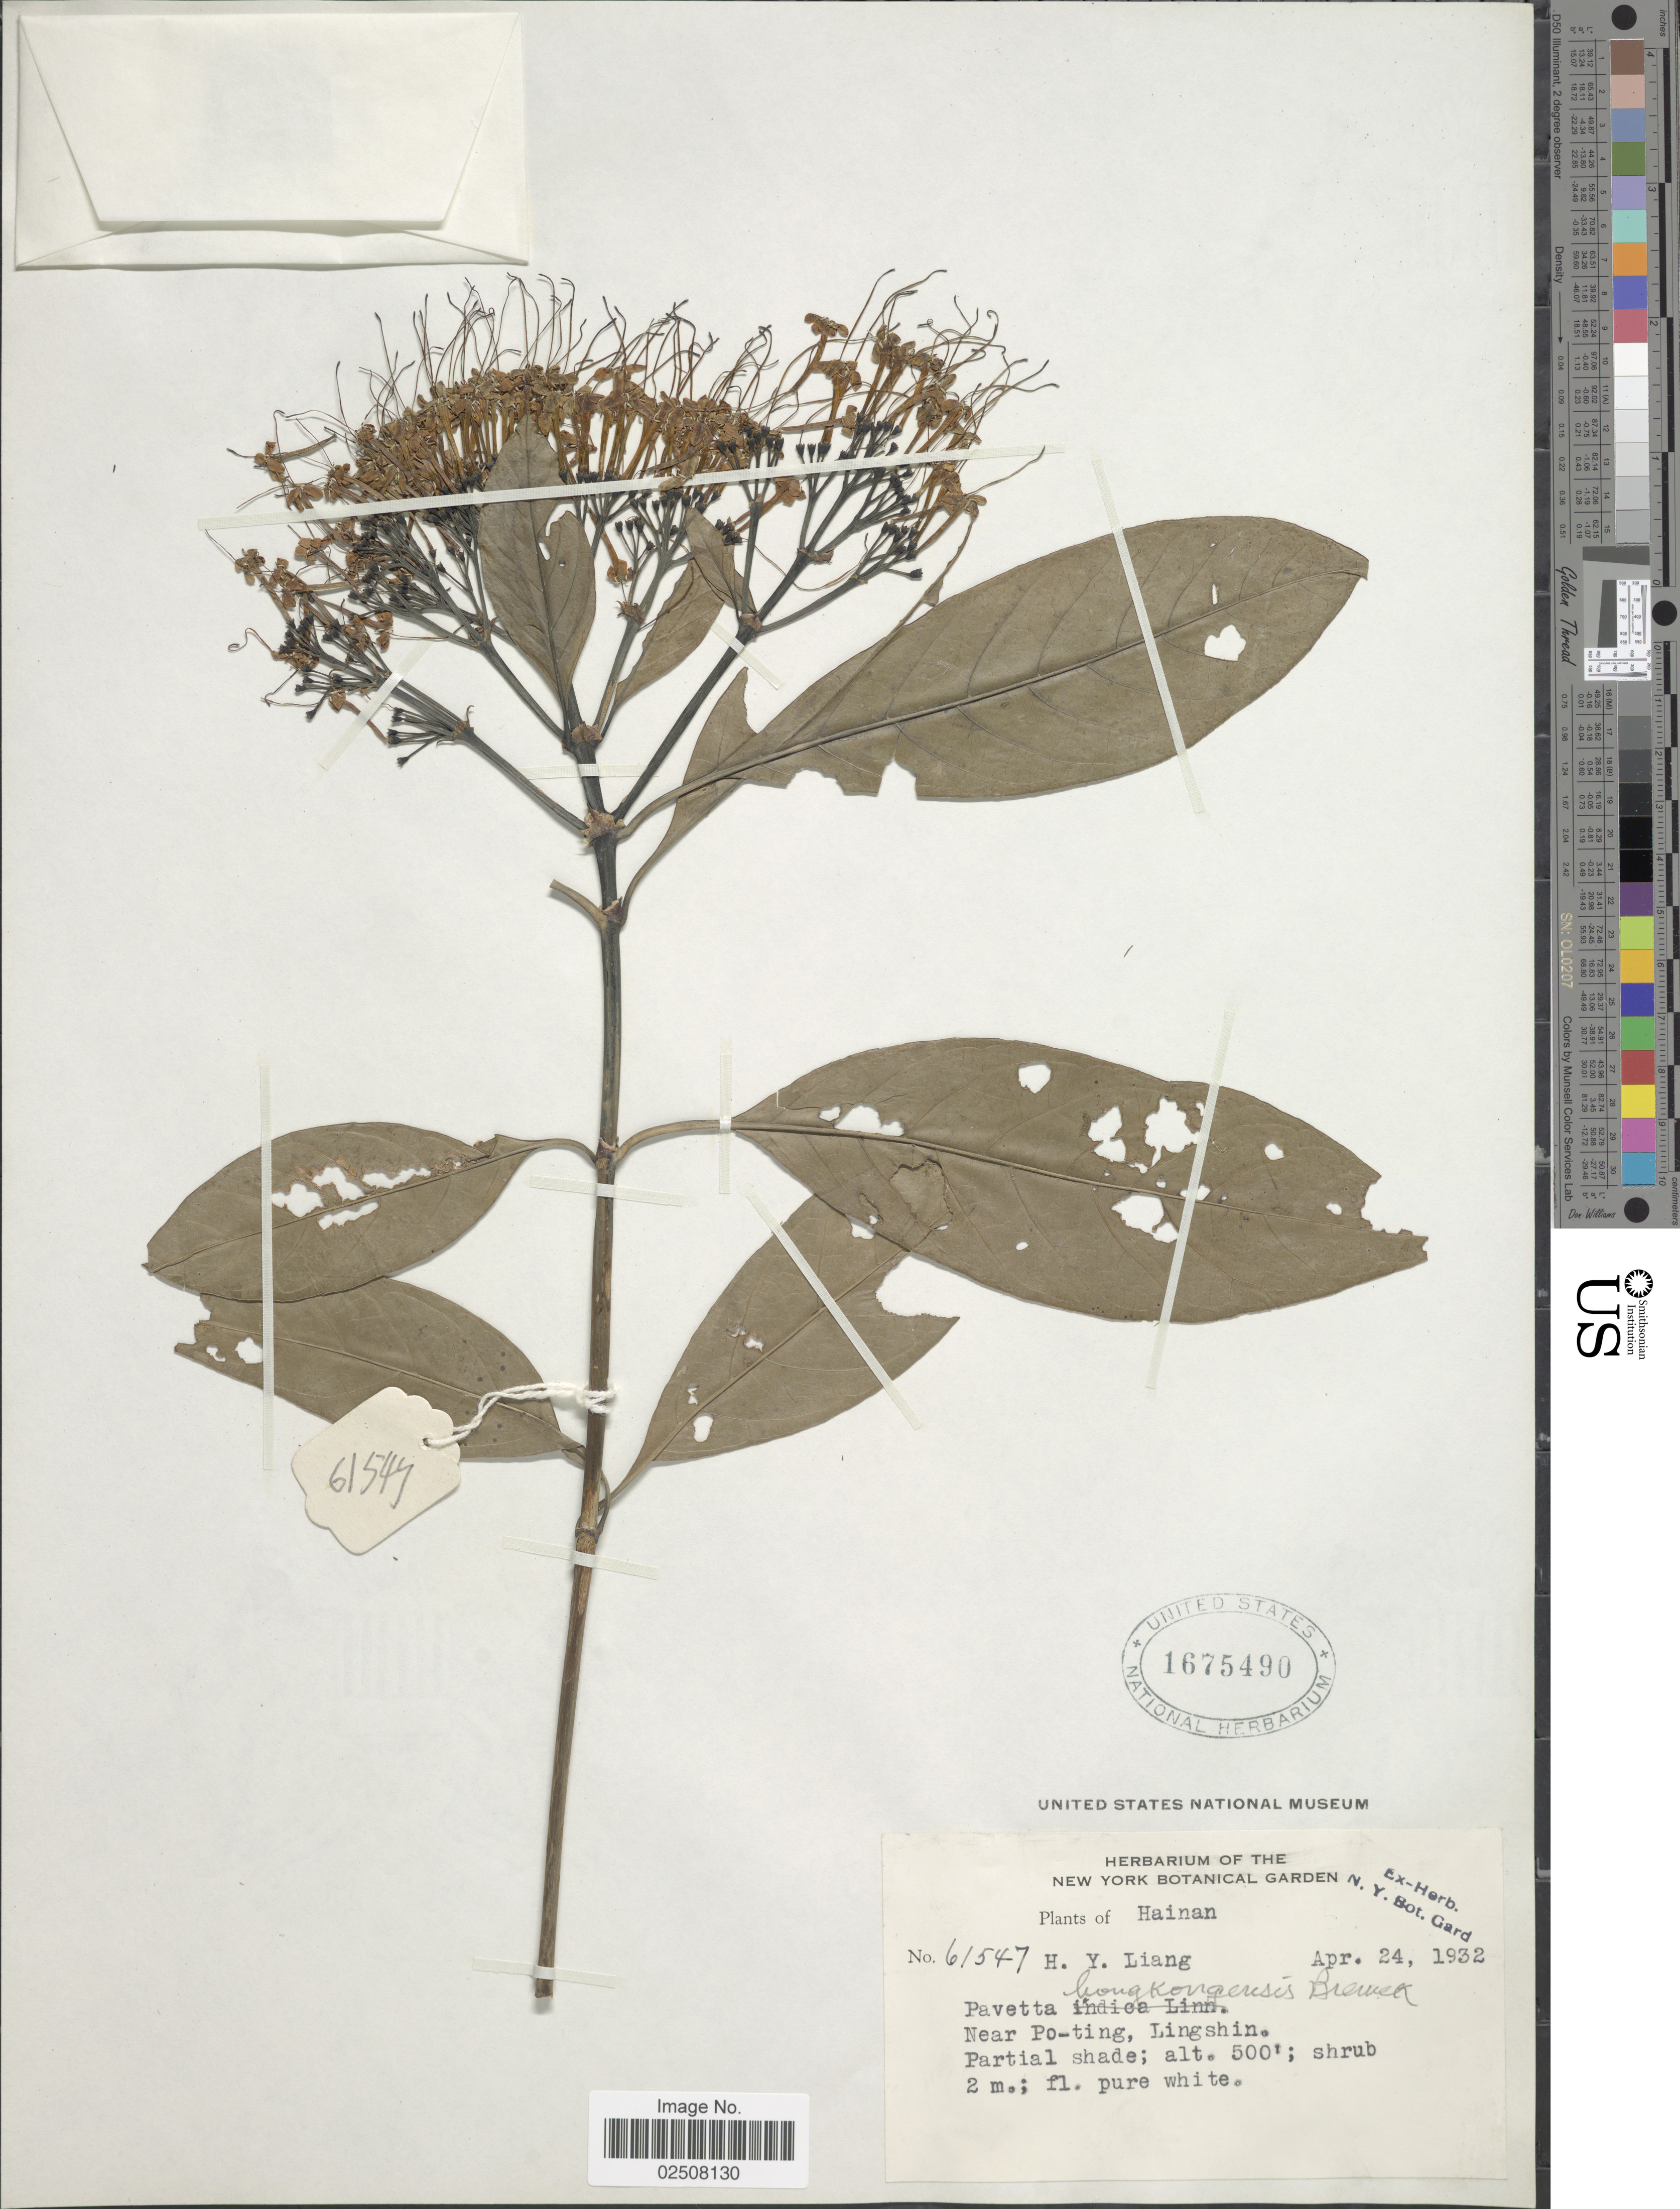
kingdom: Plantae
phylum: Tracheophyta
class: Magnoliopsida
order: Gentianales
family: Rubiaceae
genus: Pavetta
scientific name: Pavetta hongkongensis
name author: Bremek.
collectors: H. Y. Liang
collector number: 61547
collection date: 1932-04-24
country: China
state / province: Hainan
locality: Near Po-ting, Lingshin; Partial shade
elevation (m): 152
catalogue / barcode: US 1675490